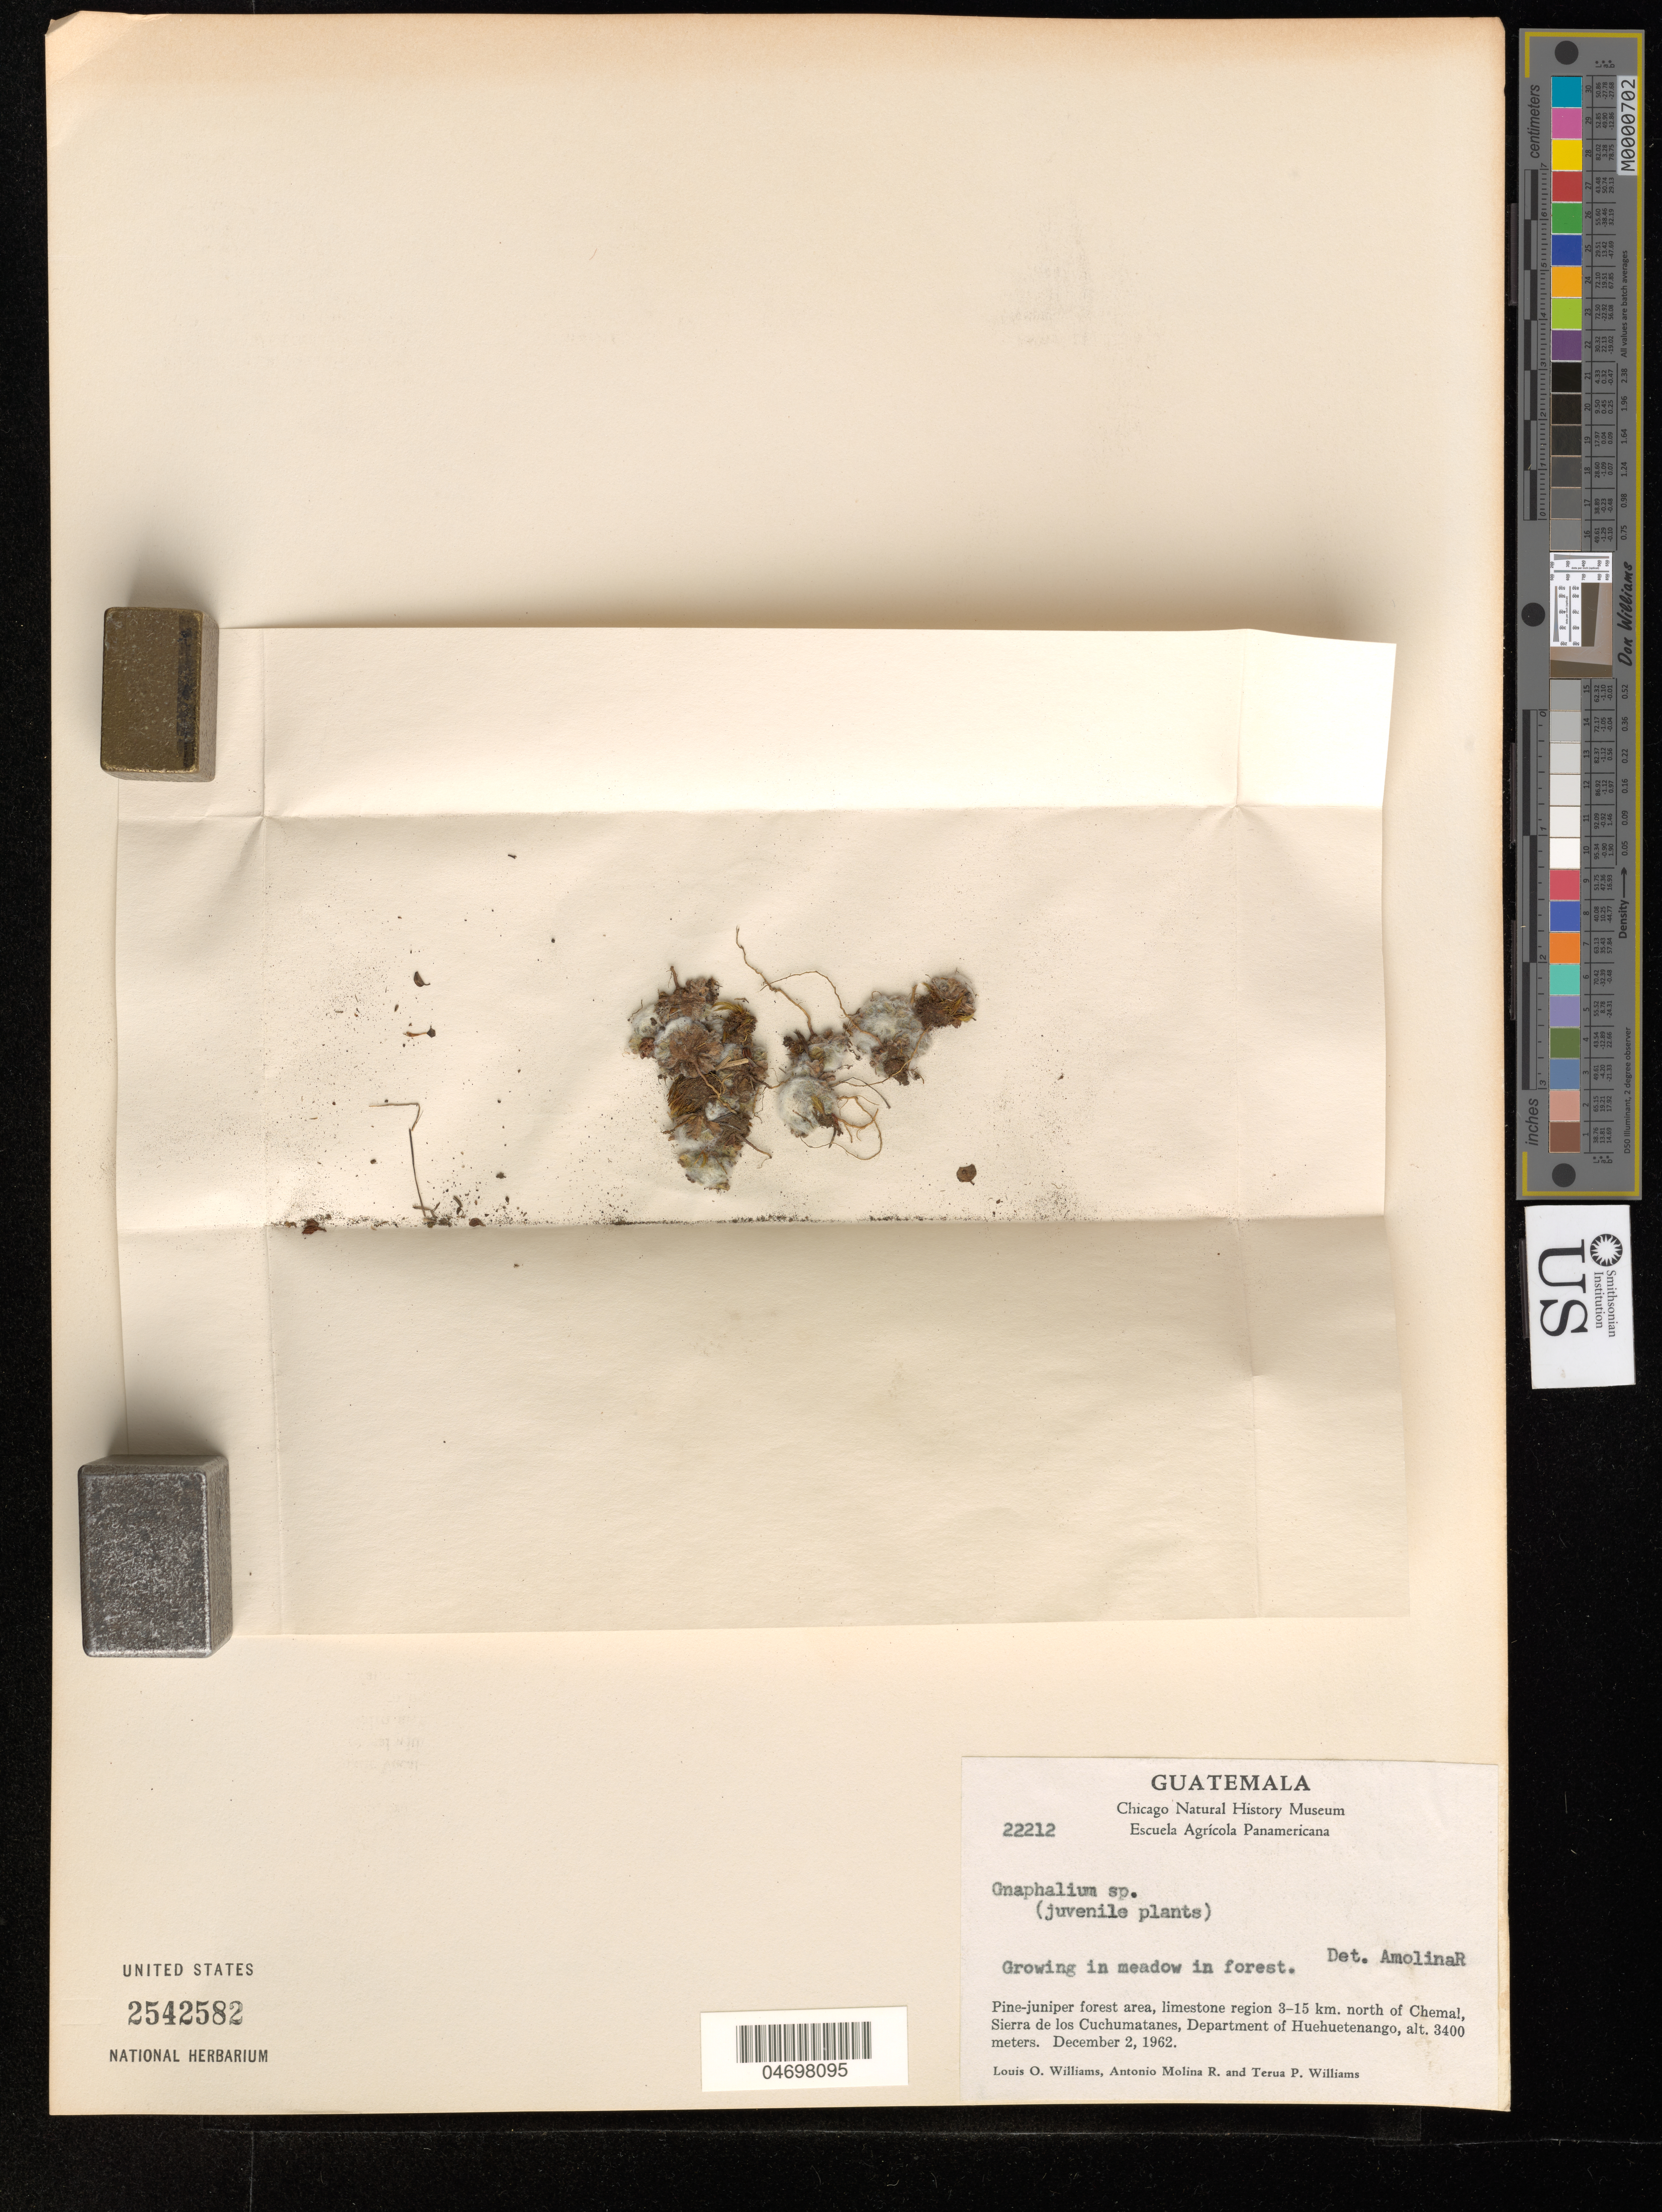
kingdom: Plantae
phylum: Tracheophyta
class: Magnoliopsida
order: Asterales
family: Asteraceae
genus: Gnaphalium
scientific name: Gnaphalium sp.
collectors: L. O. Williams, A. Molina R. & T. P. Williams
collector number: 22212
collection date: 1962-12-02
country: Guatemala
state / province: Huehuetenango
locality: Pine juniper forest area, limestone region 3-15 km. north of Chemal, Sierra de los Cuchumatanes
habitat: Pine-juniper forest area, limestone region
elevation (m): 3400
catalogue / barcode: US 2542582